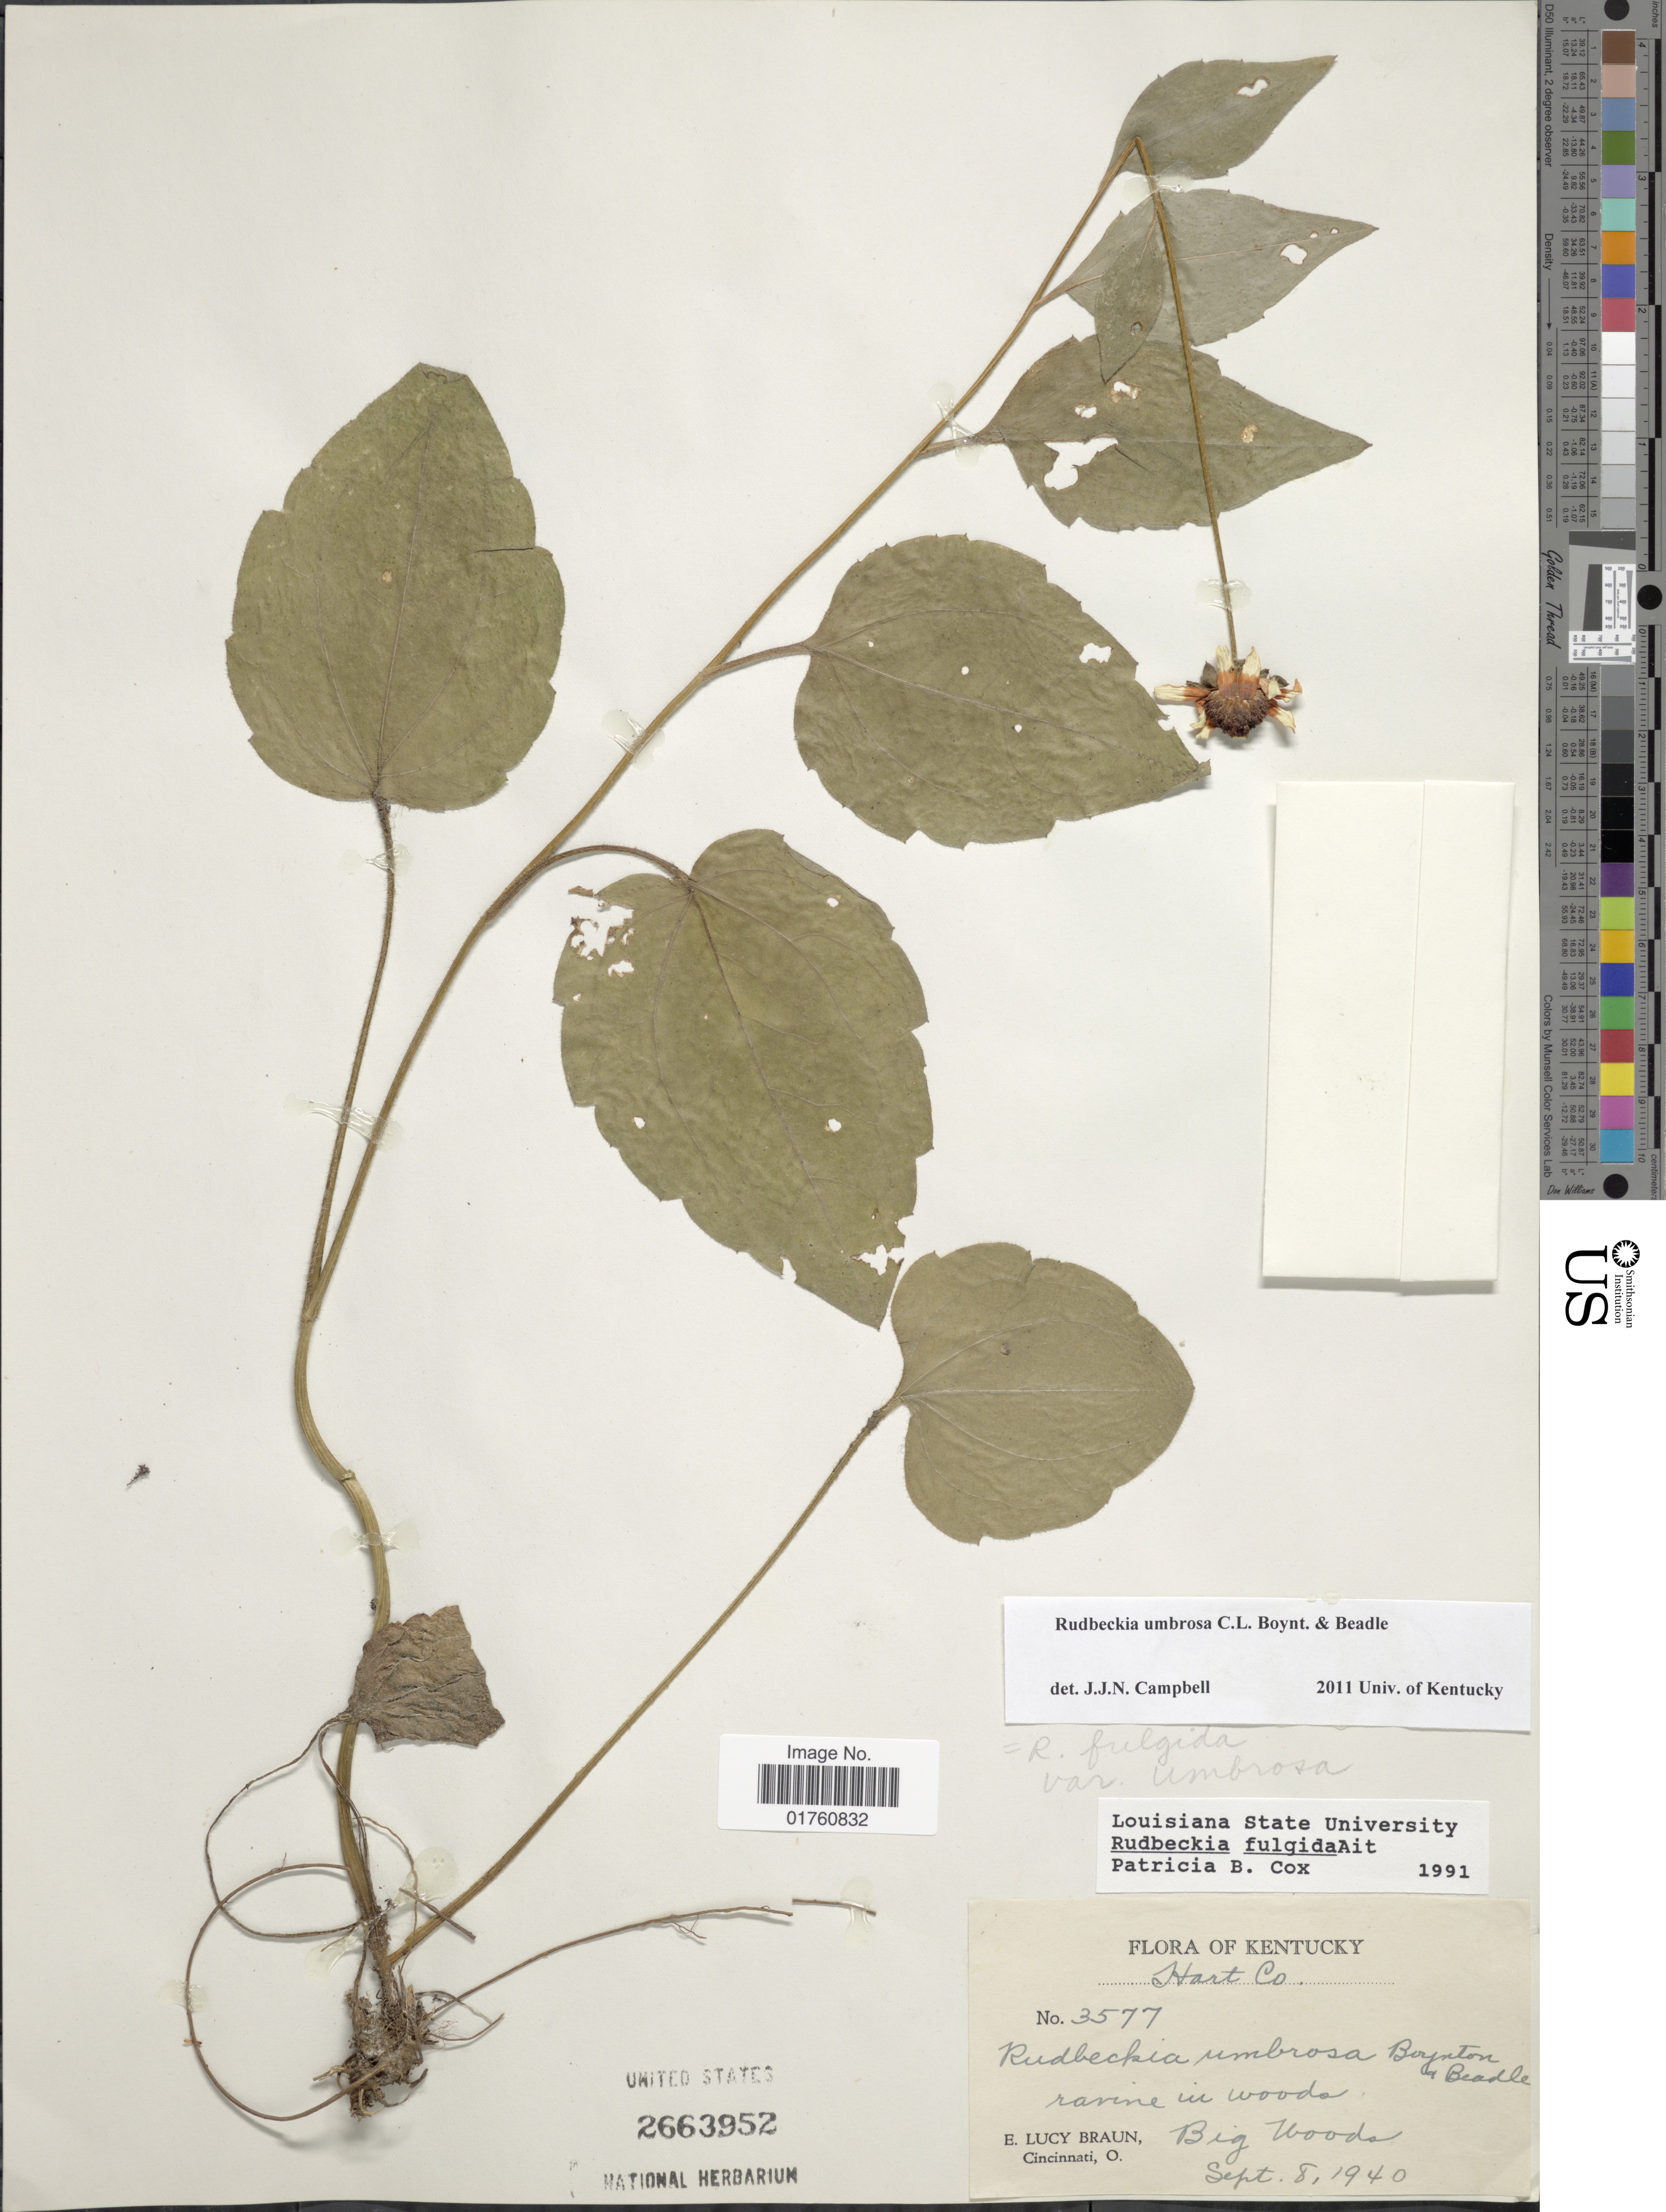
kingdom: Plantae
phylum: Tracheophyta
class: Magnoliopsida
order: Asterales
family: Asteraceae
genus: Rudbeckia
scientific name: Rudbeckia fulgida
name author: Aiton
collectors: E. L. Braun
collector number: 3577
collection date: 1940-09-08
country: United States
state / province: Kentucky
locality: Hart Co, ravine in woods, Big Woods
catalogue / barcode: US 2663952